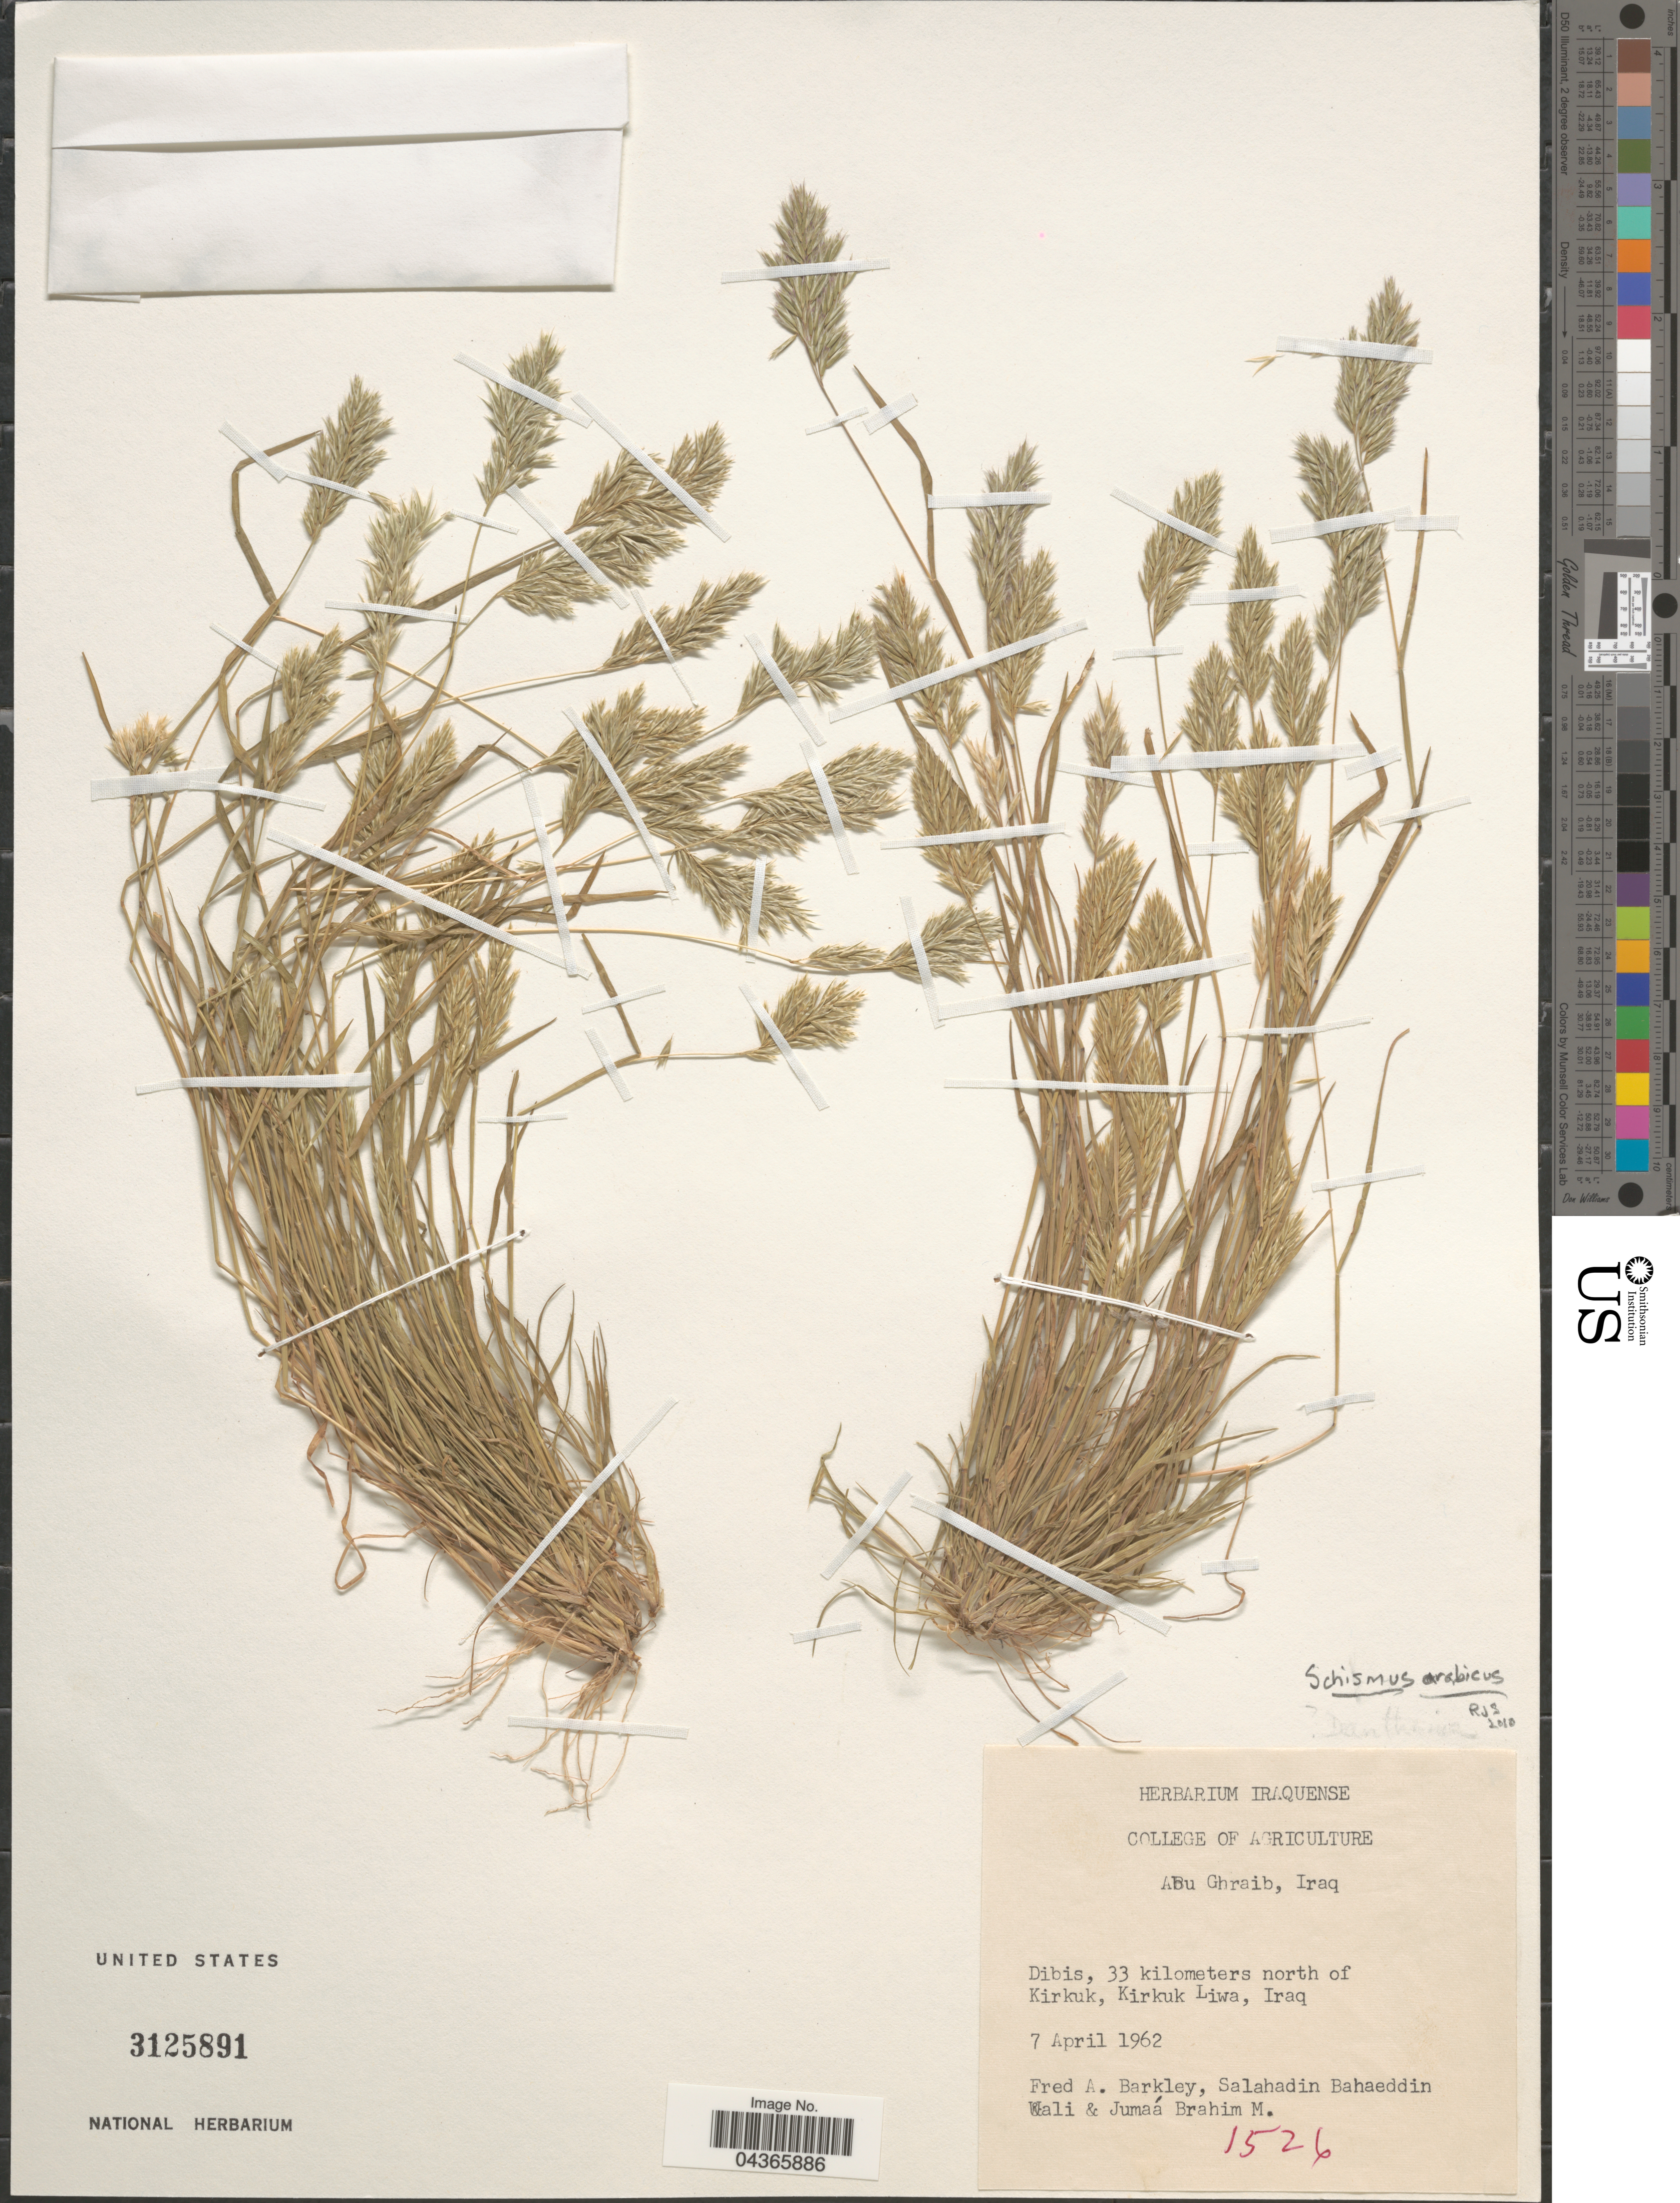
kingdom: Plantae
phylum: Tracheophyta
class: Liliopsida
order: Poales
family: Poaceae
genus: Schismus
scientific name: Schismus arabicus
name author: Nees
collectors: F. A. Barkley, S. Bahaeddin, W. Brahim M. & J. B. Mohamed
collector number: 1526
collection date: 1962-04-07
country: Iraq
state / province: Kirkūk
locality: Dibis, 33 kilometers north of Kirkuk, Kirkuk Liwa.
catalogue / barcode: US 3125891